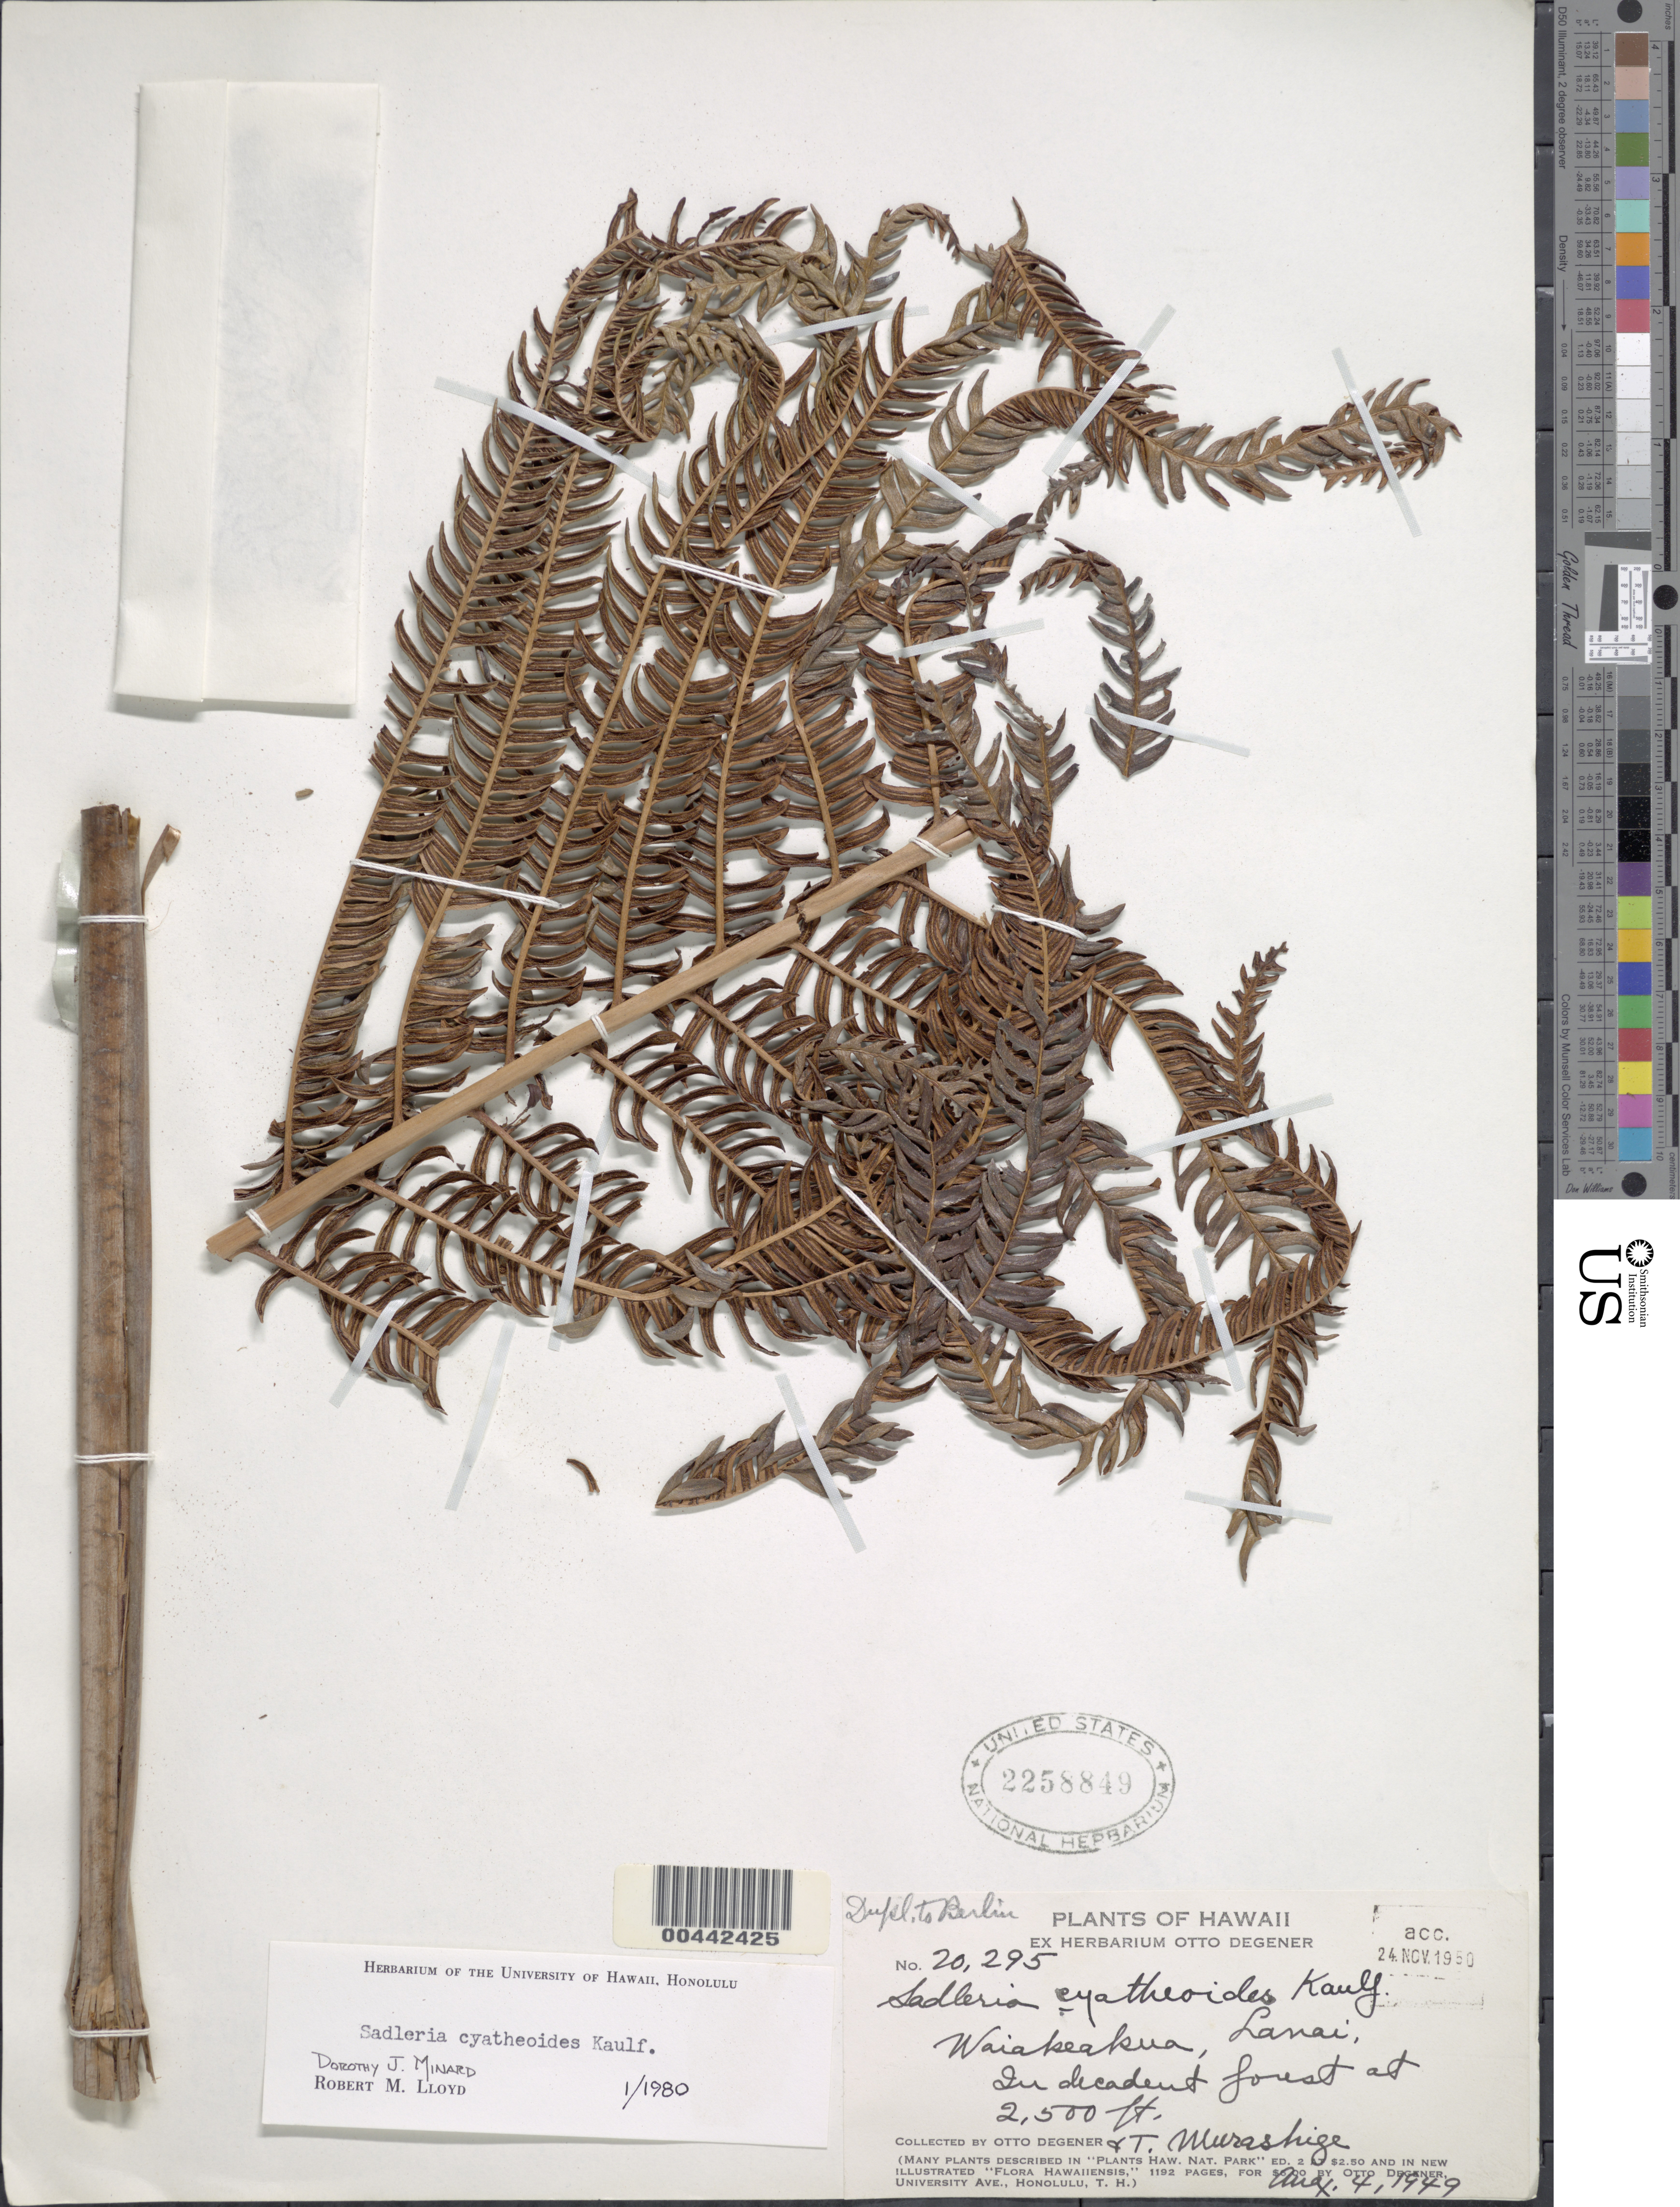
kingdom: Plantae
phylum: Tracheophyta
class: Polypodiopsida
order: Polypodiales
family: Blechnaceae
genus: Sadleria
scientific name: Sadleria cyatheoides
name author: Kaulf.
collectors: O. Degener & T. Murashige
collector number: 20295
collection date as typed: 4 Aug 1949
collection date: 1949-08-04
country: United States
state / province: Hawaii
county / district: Maui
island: Lana'i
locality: Waiakeakua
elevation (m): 762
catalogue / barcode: US 2258849